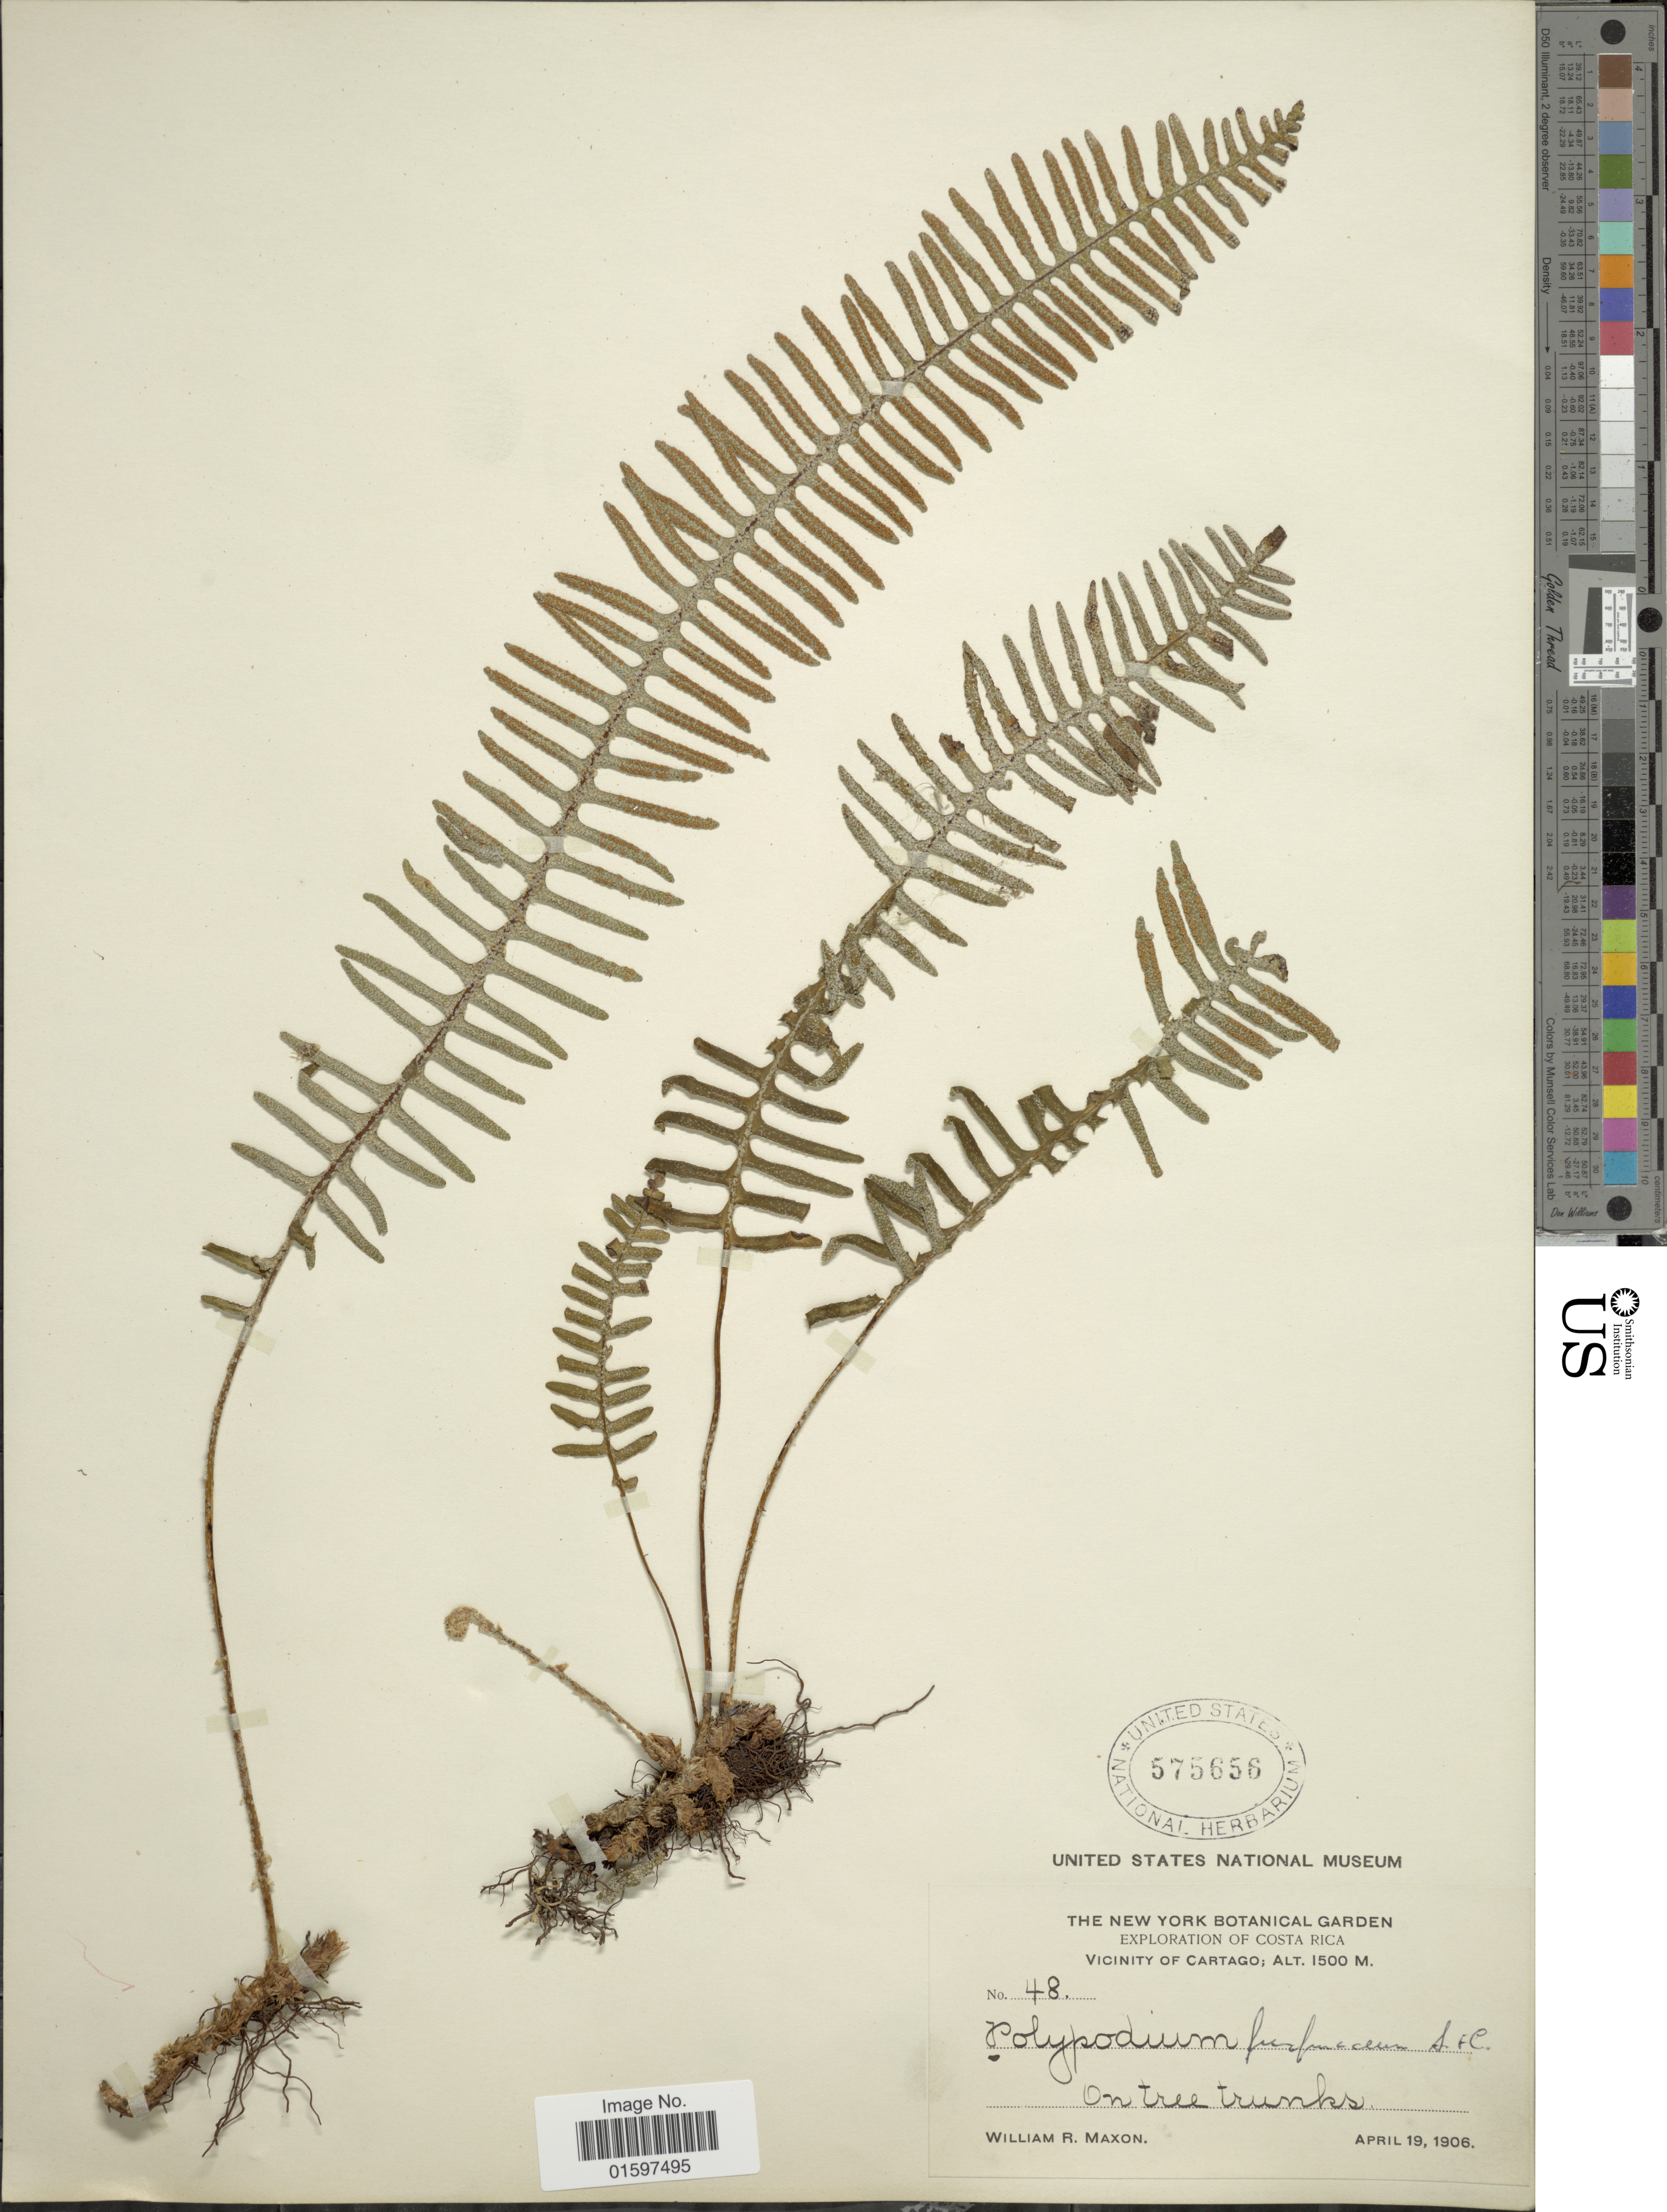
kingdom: Plantae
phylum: Tracheophyta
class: Polypodiopsida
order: Polypodiales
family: Polypodiaceae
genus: Pleopeltis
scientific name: Pleopeltis furfuracea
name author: (Schltdl. & Cham.) A.R. Sm. & Tejero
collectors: W. R. Maxon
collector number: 48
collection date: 1906-04-19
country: Costa Rica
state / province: Cartago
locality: Vicinity of Cartago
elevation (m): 1500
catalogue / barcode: US 575656